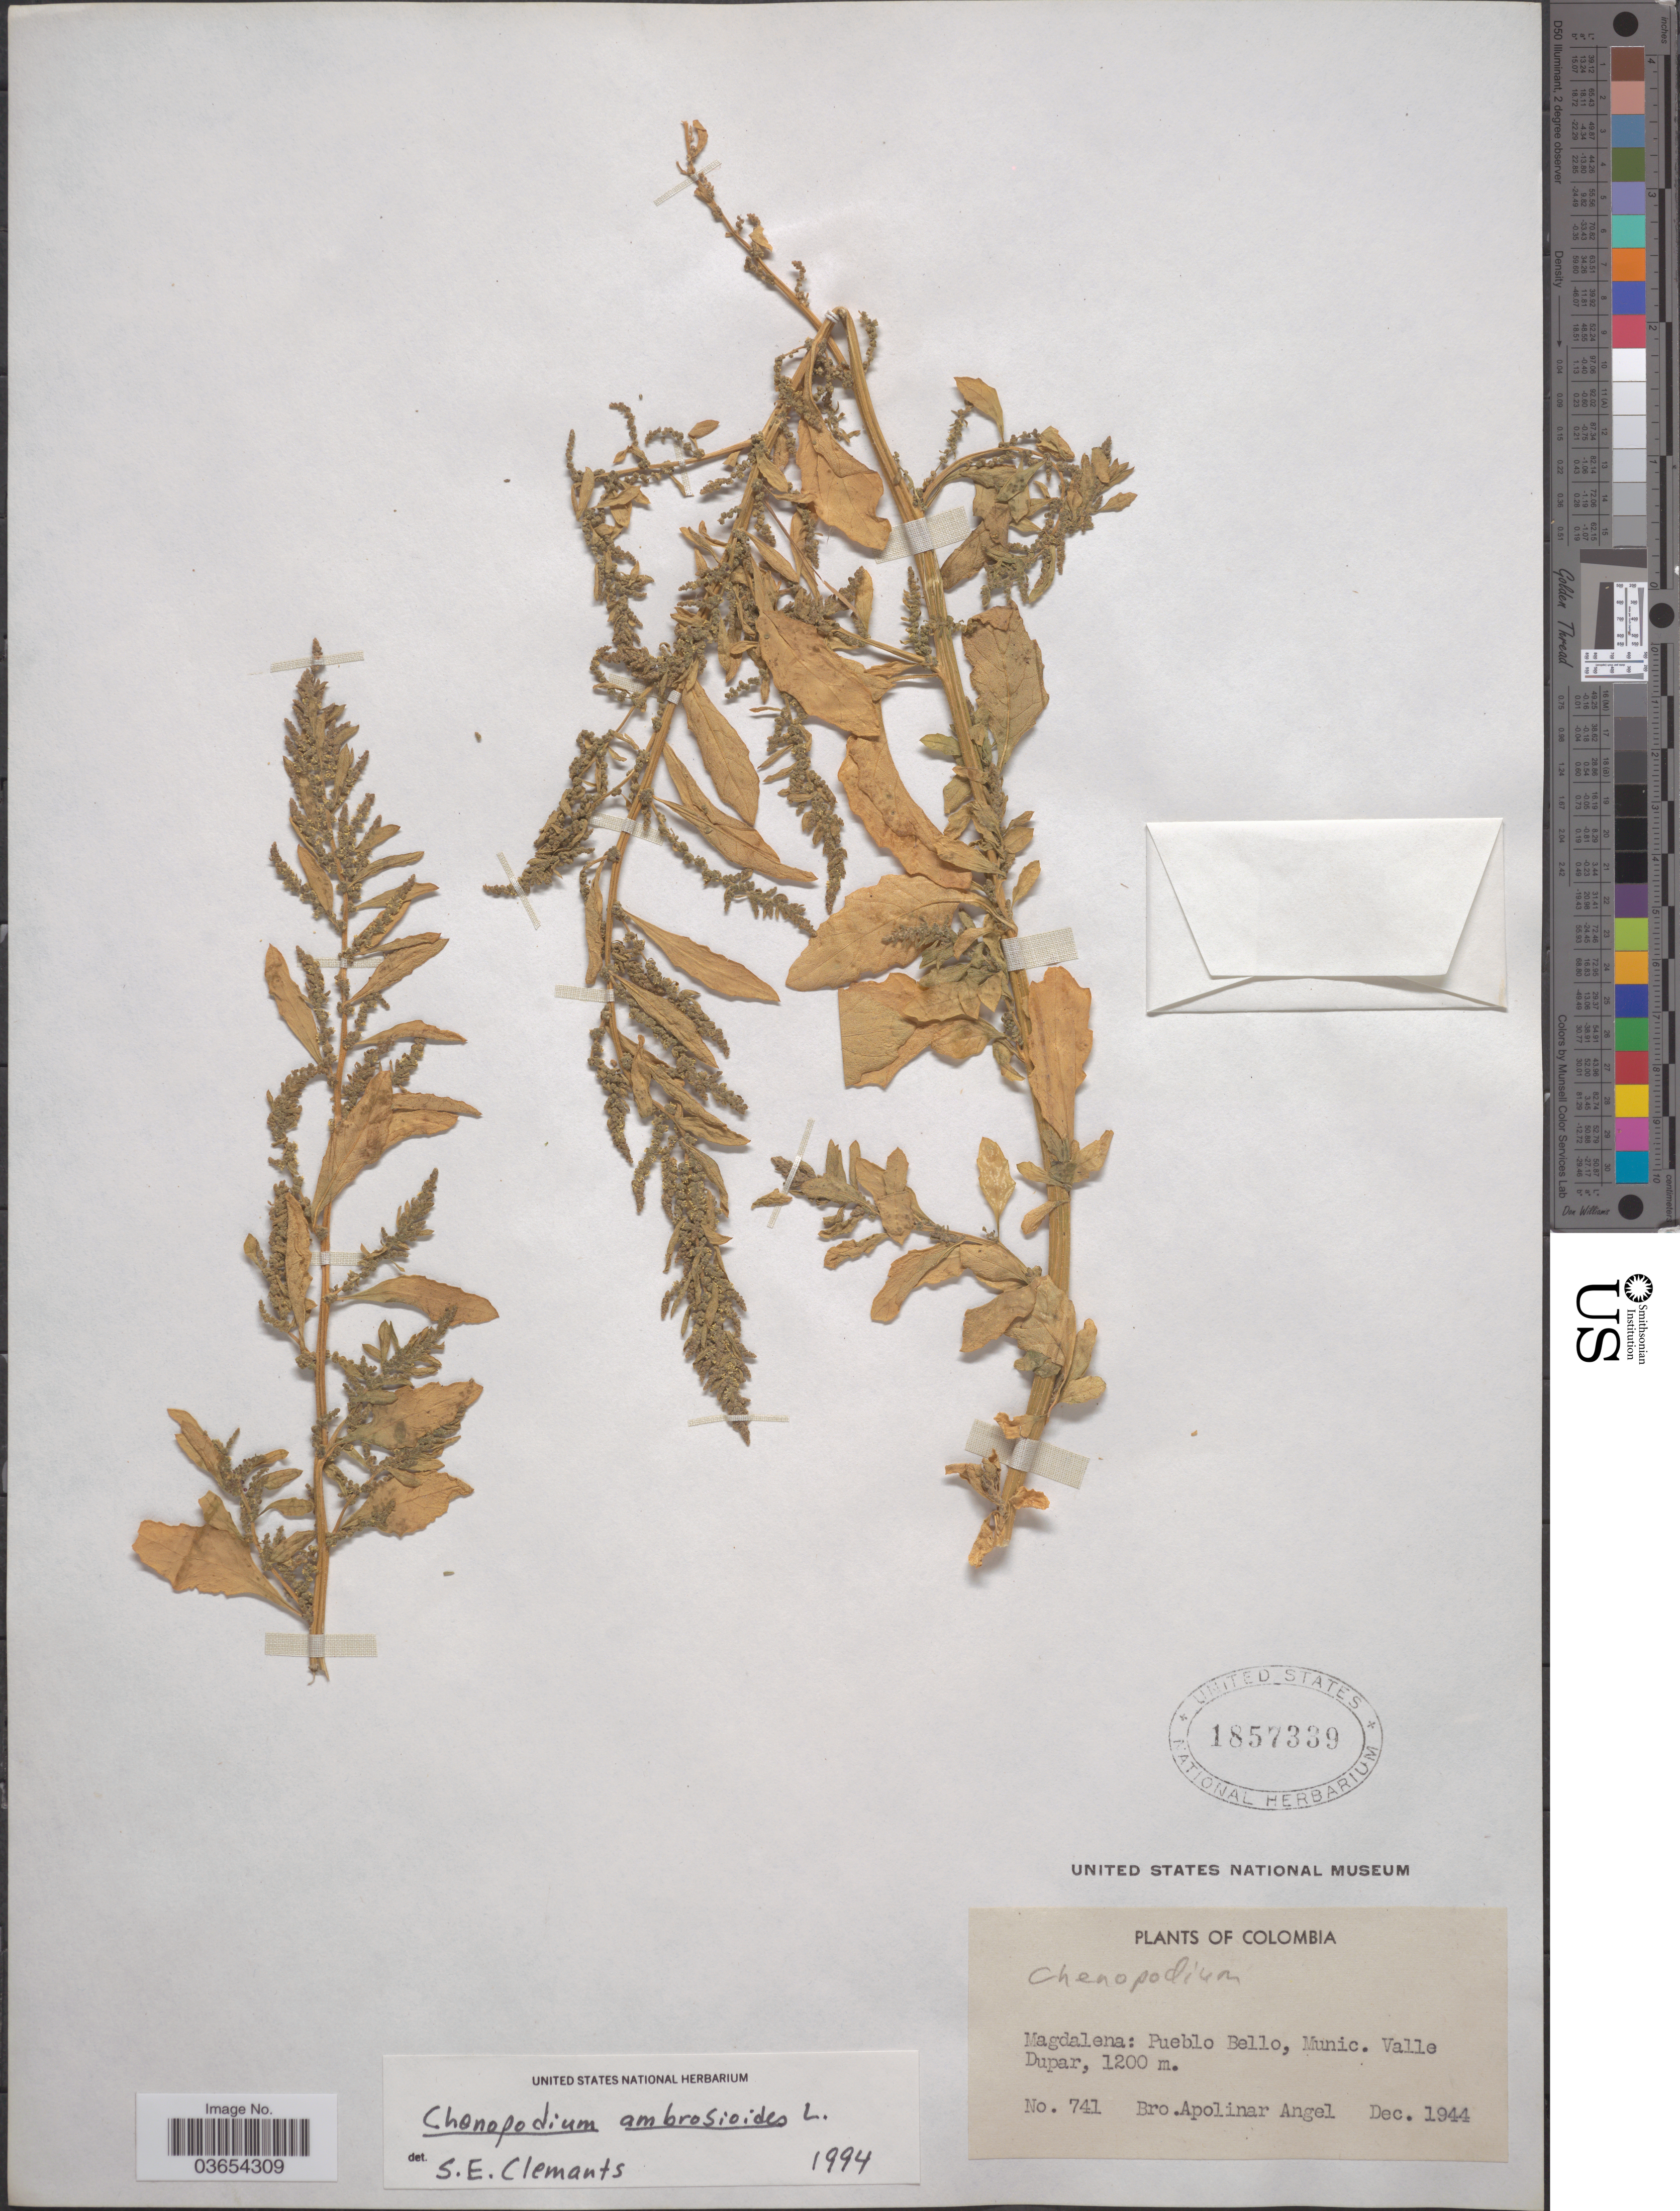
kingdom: Plantae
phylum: Tracheophyta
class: Magnoliopsida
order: Caryophyllales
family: Amaranthaceae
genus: Chenopodium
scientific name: Chenopodium ambrosioides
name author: L.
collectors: Bro. Apolinar A.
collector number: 741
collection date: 1944-12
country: Colombia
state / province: Magdalena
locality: Pueblo Bello, Munic. Valle Dupar.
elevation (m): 1200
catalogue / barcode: US 1857339